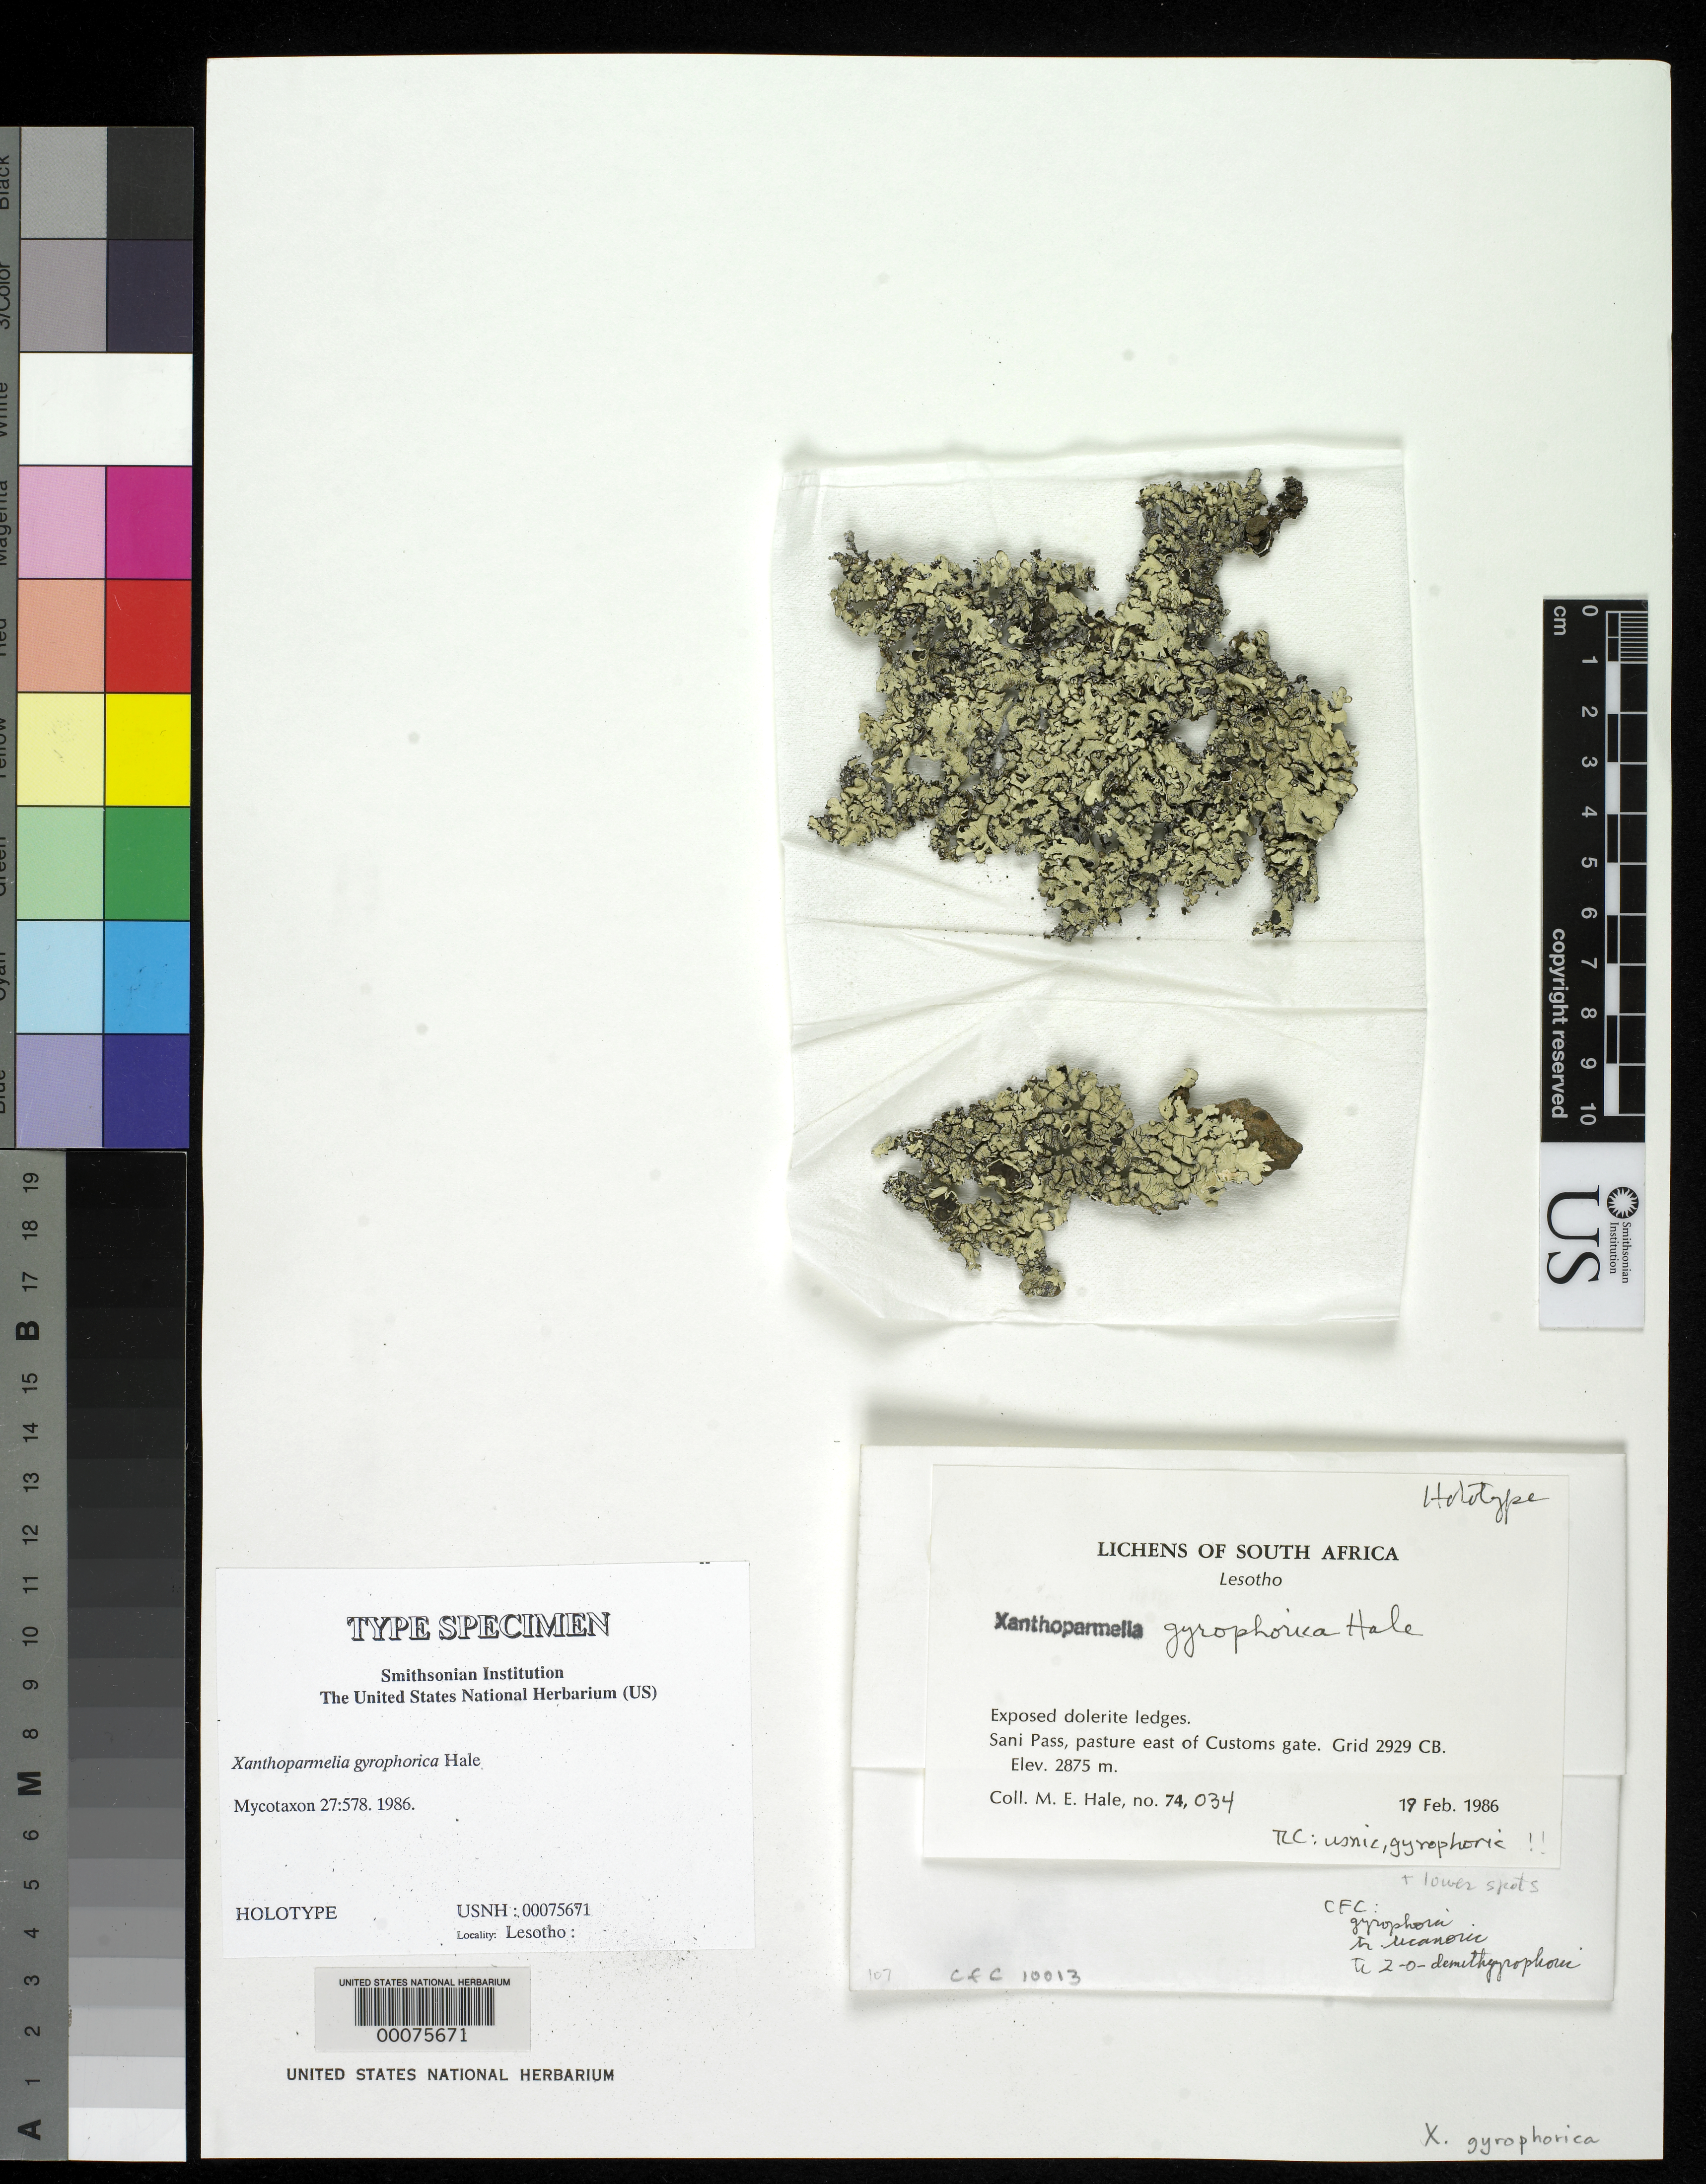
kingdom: Fungi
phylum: Ascomycota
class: Lecanoromycetes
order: Lecanorales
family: Parmeliaceae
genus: Xanthoparmelia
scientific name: Xanthoparmelia gyrophorica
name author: Hale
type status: Holotype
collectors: M. Hale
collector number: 74034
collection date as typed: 19 Feb 1986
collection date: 1986-02-19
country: Lesotho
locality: Grid 2929 CB, Sani Pass, pasture E of customs gate, exposed dolerite ledges.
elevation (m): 2875